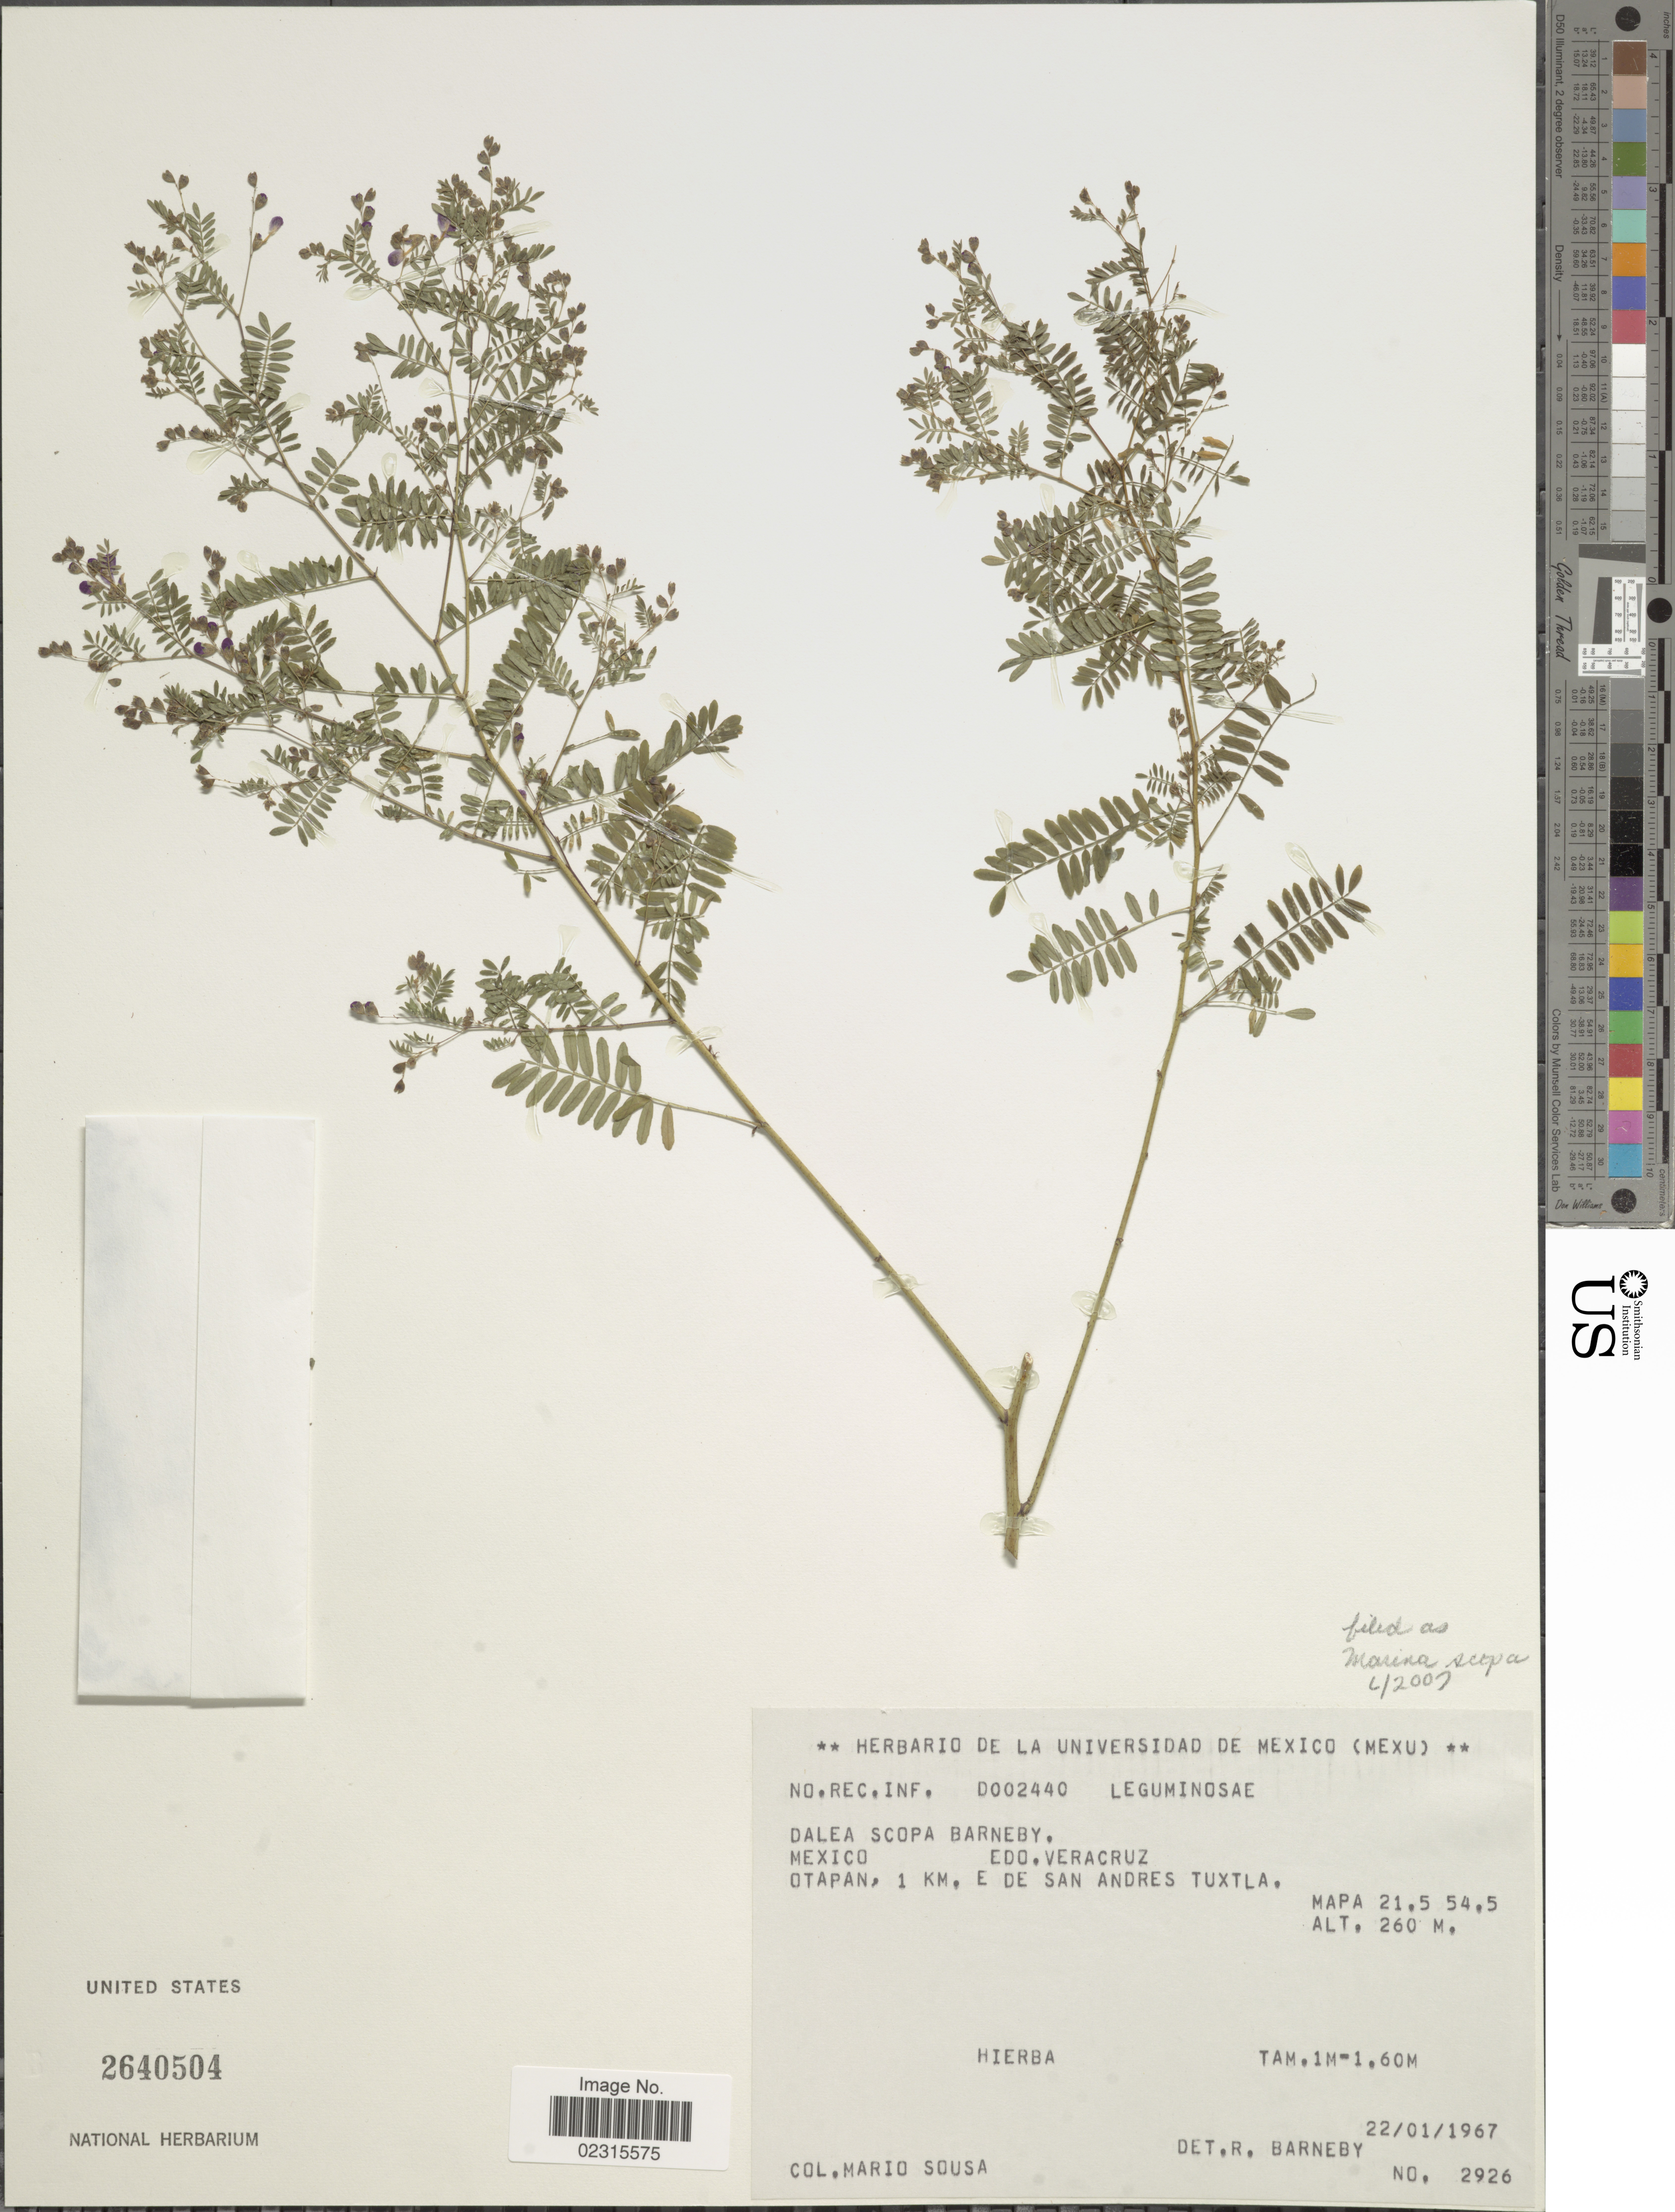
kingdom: Plantae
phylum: Tracheophyta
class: Magnoliopsida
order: Fabales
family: Fabaceae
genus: Marina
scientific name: Marina scopa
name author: Barneby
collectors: M. Sousa S.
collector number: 2926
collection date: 1967-01-22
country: Mexico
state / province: Veracruz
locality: Mexico, Edo. Veracruz, Otapan, 1 knm, E de San Andres Tuxtla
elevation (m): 260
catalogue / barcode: US 2640504